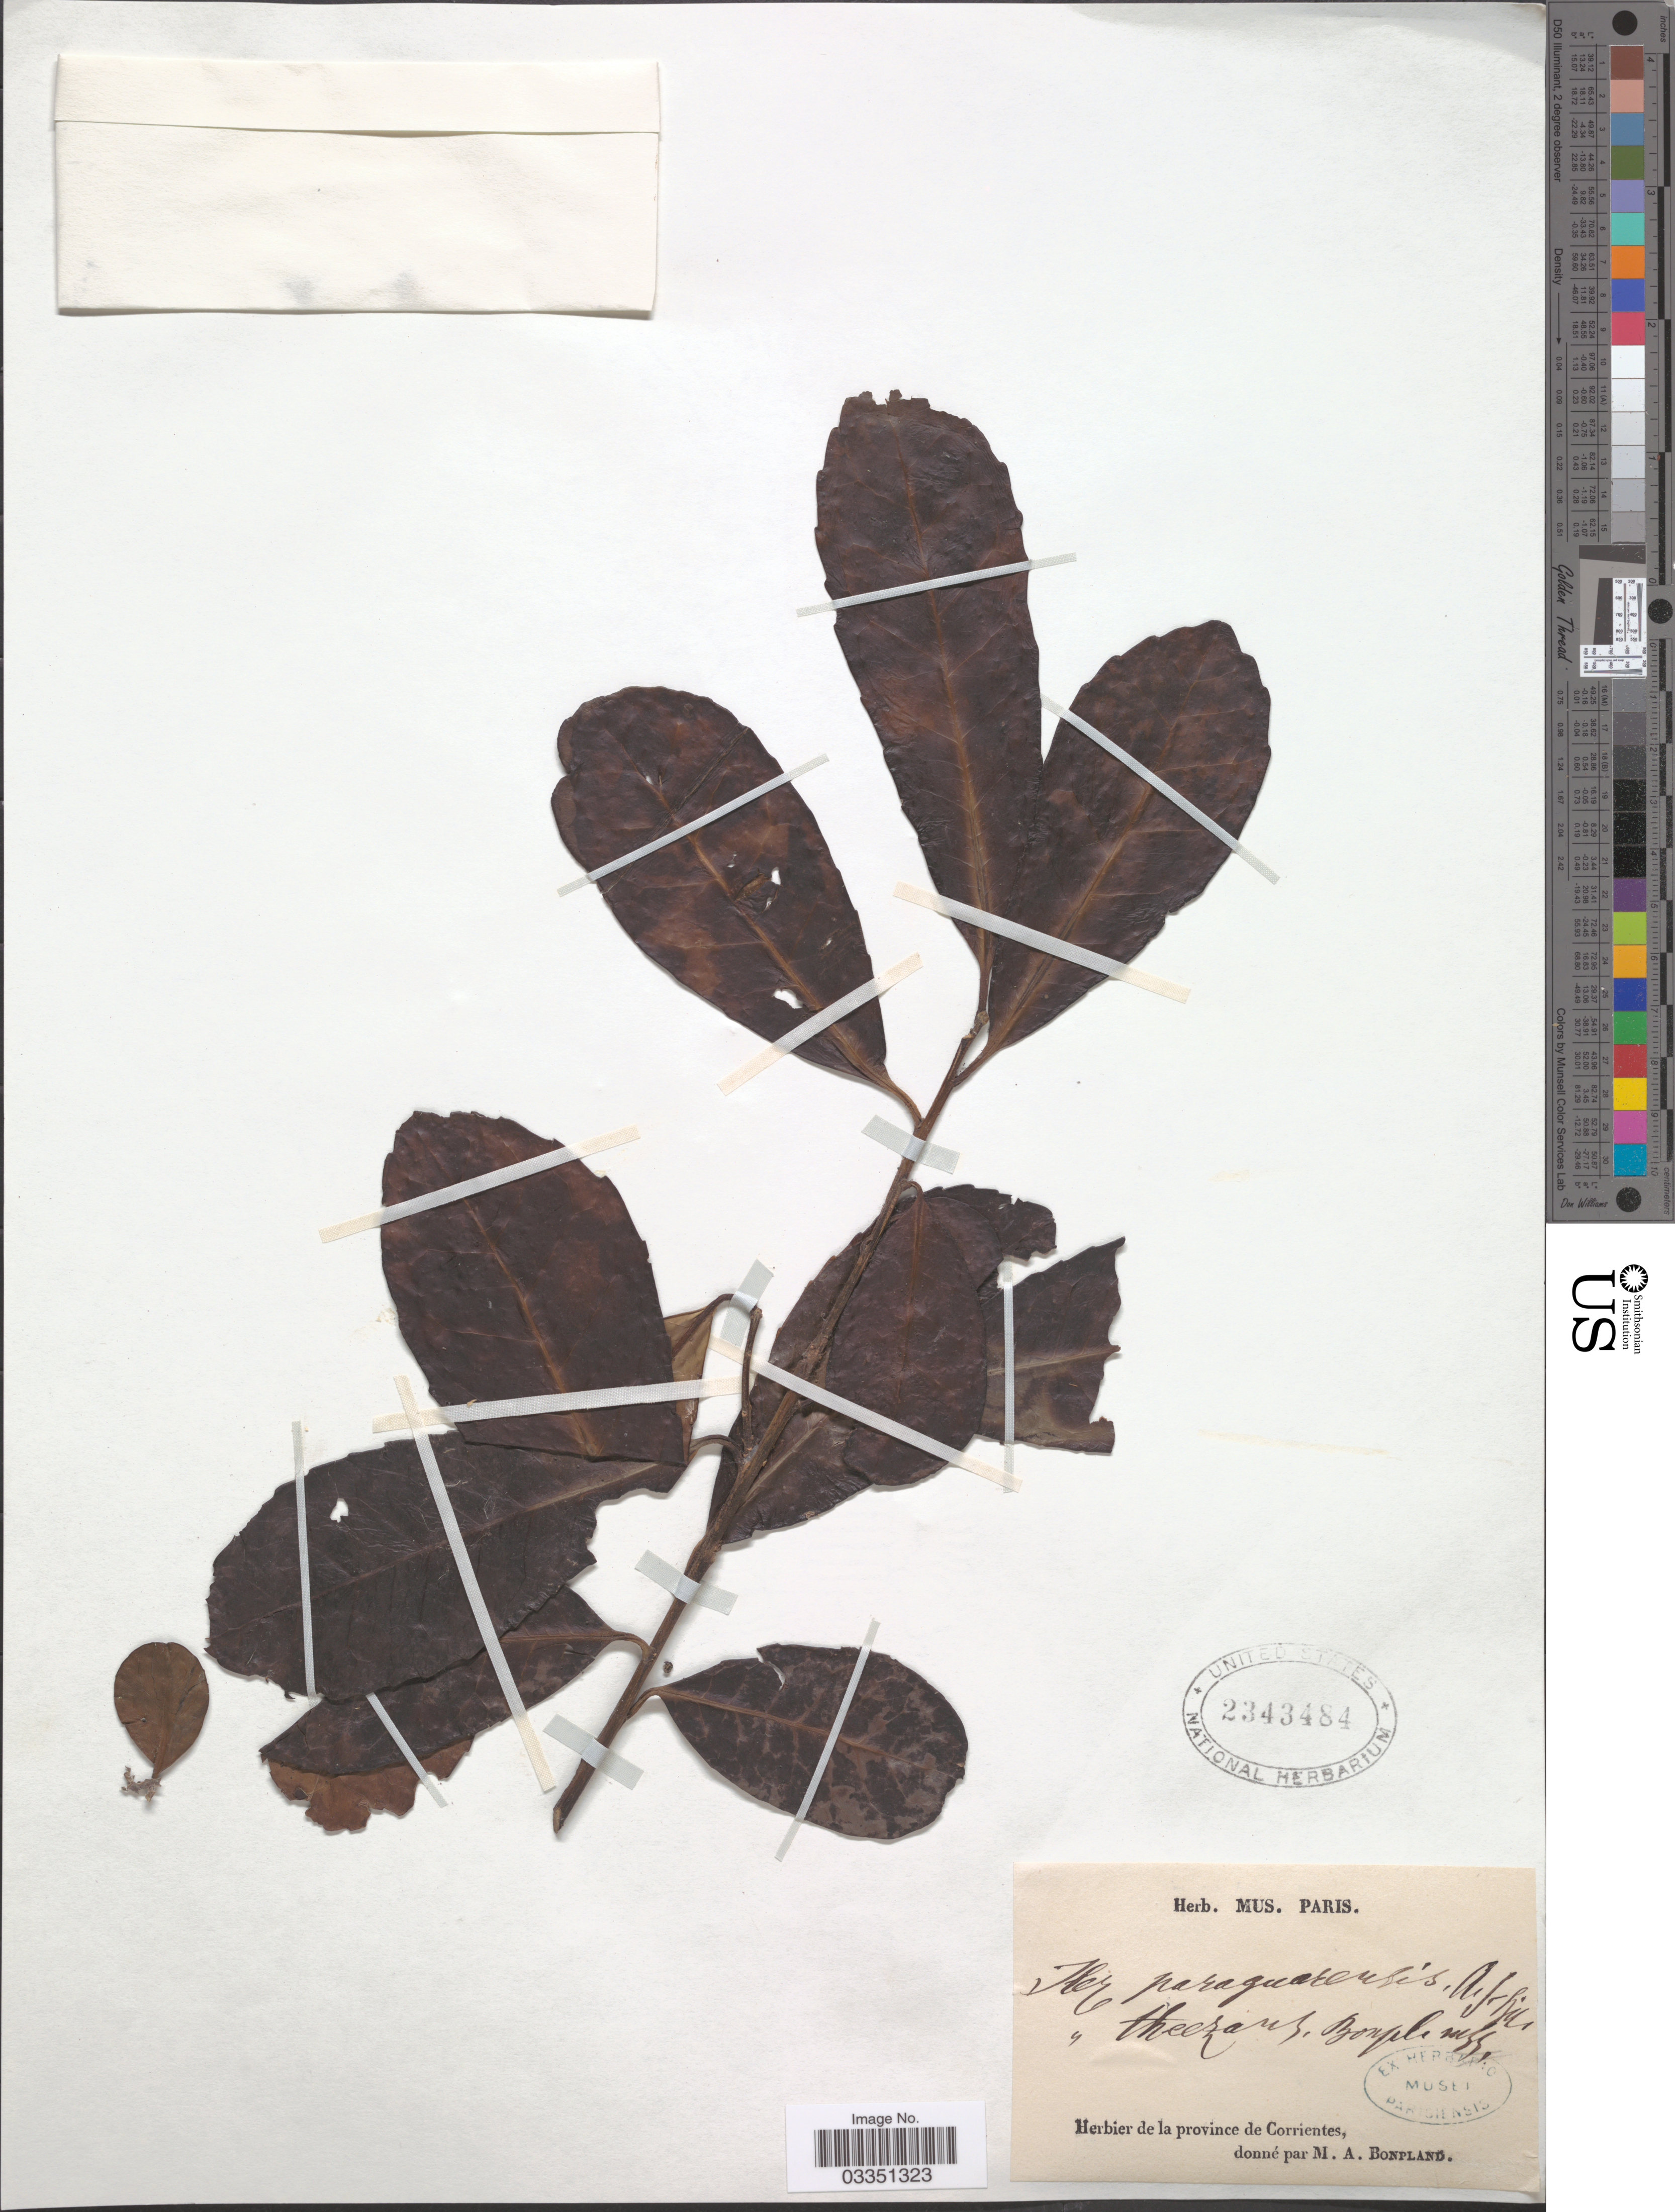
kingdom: Plantae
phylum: Tracheophyta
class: Magnoliopsida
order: Aquifoliales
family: Aquifoliaceae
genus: Ilex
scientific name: Ilex paraguariensis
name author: A. St.-Hil.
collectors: M. Bonpland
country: Argentina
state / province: Corrientes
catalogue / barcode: US 2343484